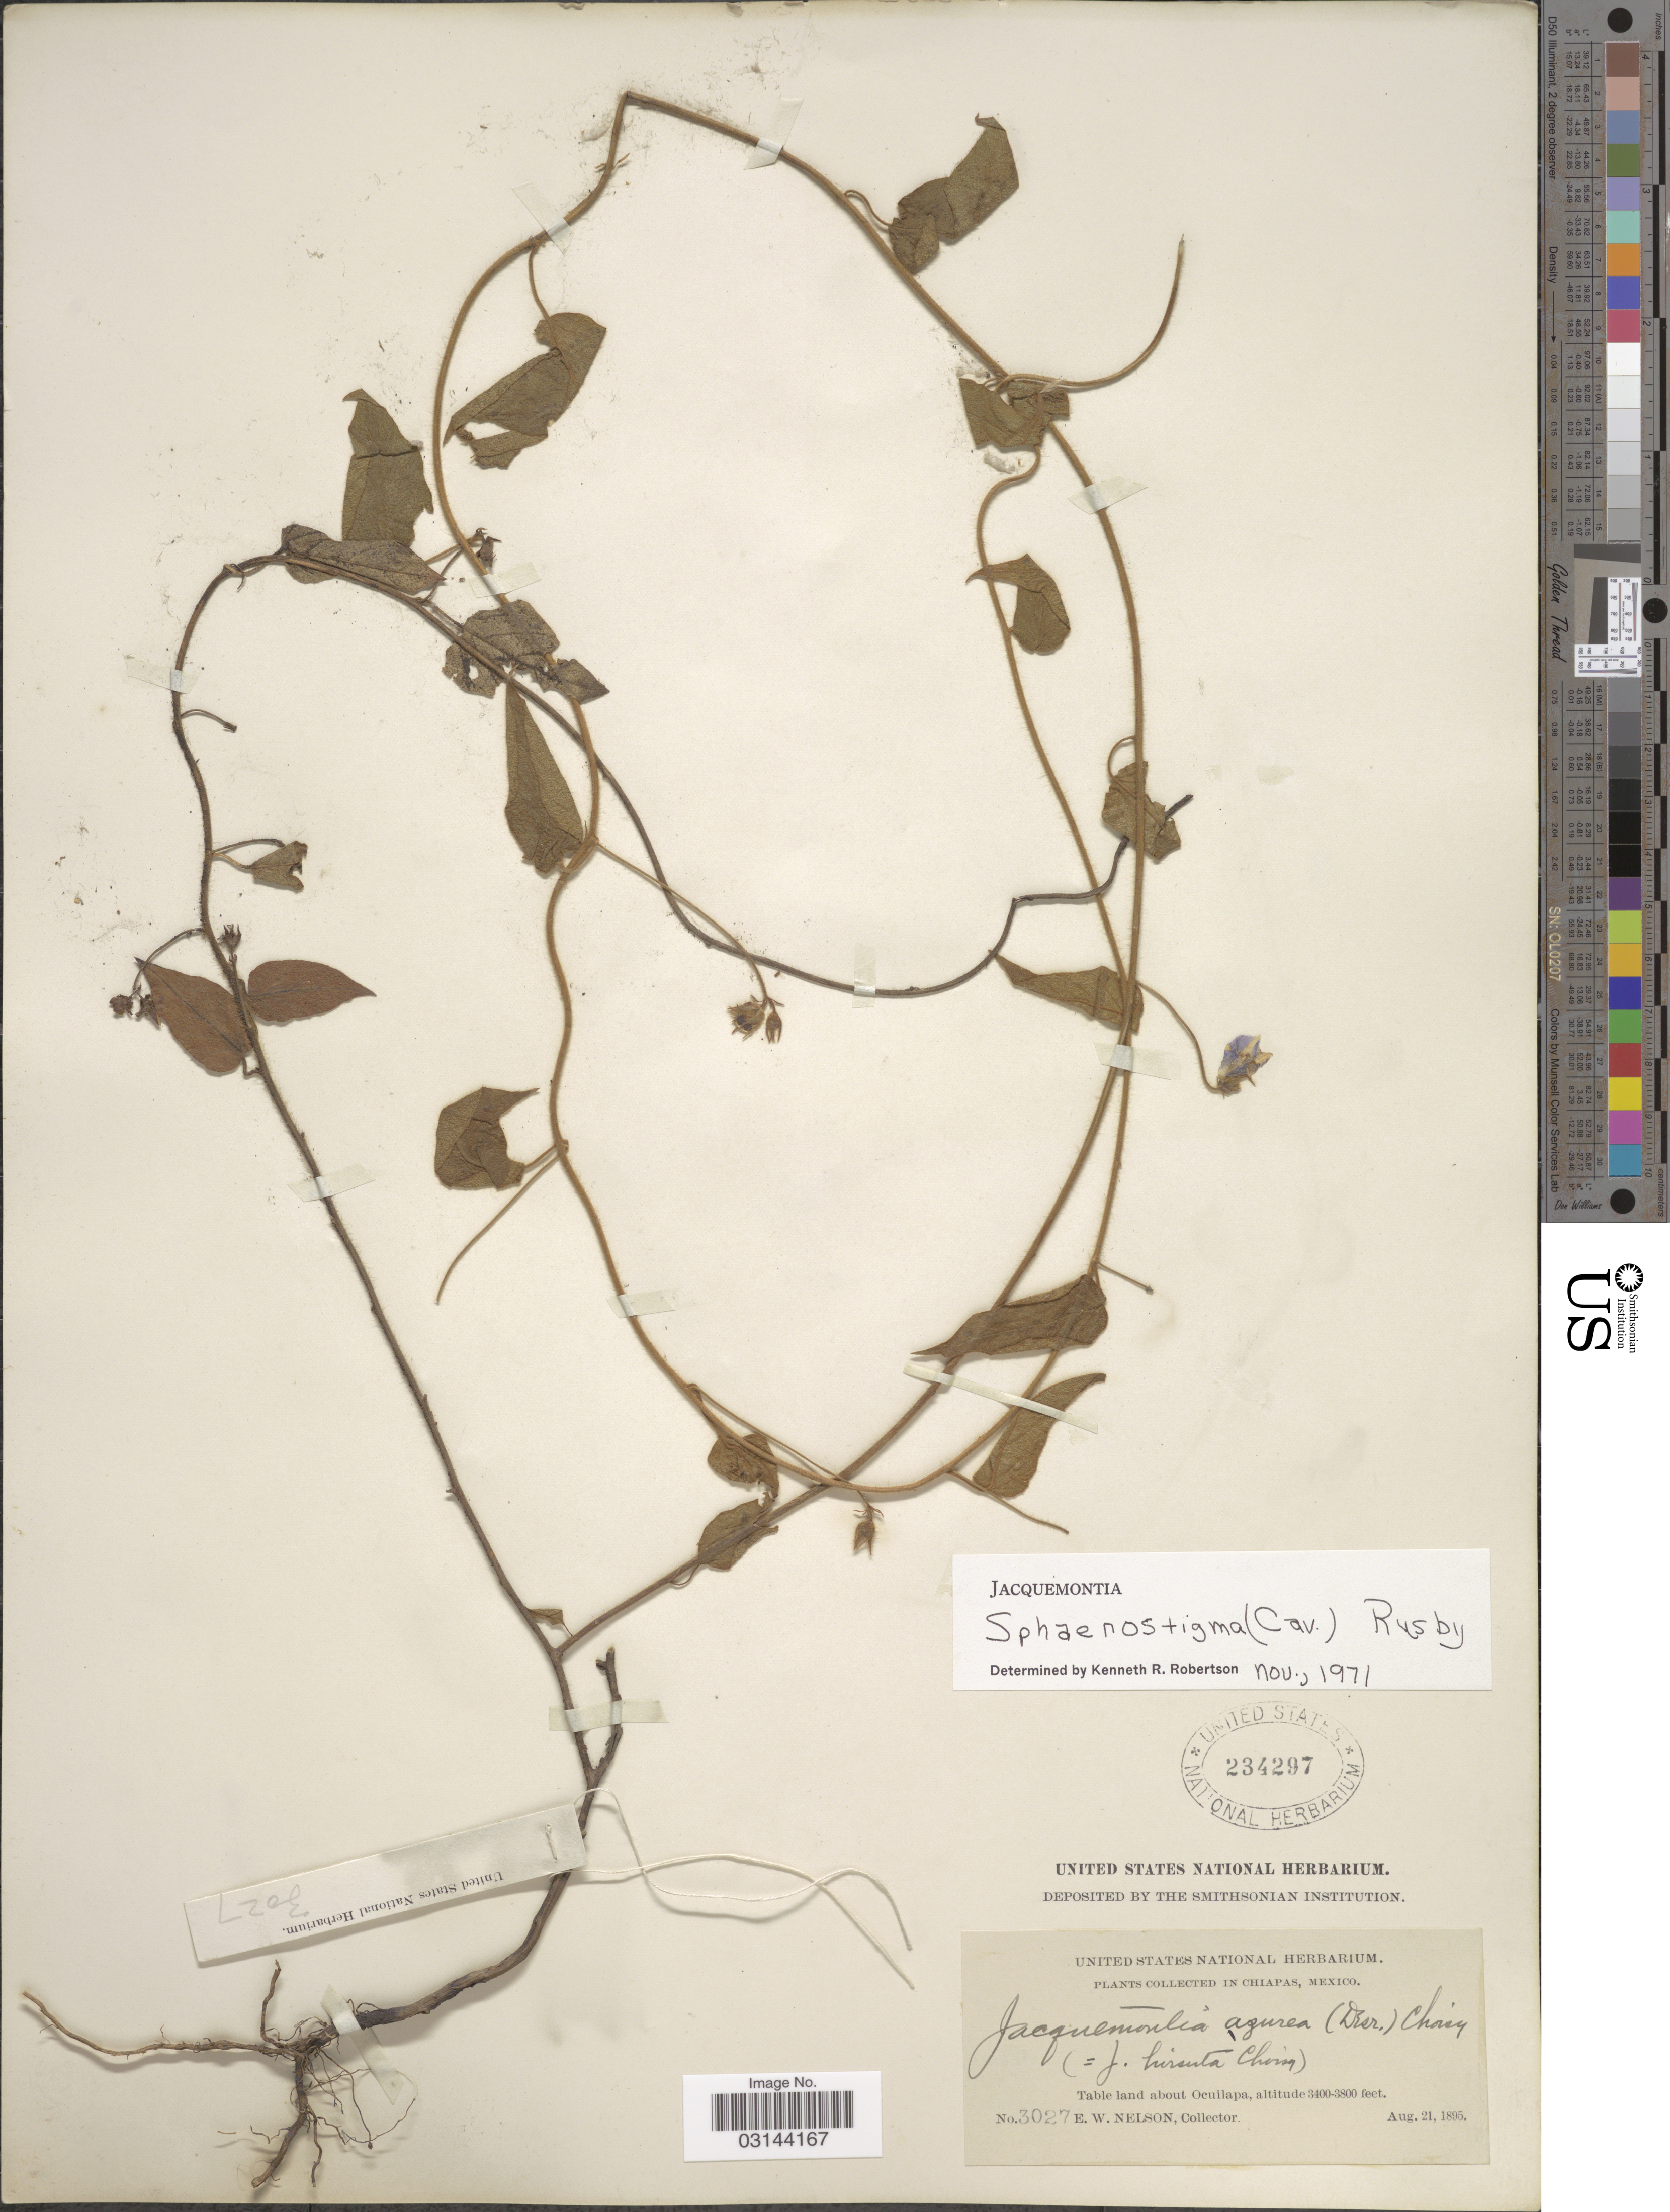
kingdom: Plantae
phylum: Tracheophyta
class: Magnoliopsida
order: Solanales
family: Convolvulaceae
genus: Jacquemontia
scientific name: Jacquemontia sphaerostigma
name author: (Cav.) Rusby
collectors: E. W. Nelson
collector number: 3027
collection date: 1895-08-21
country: Mexico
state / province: Chiapas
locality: Table land about Ocuilapa.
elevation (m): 1036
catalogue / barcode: US 234297